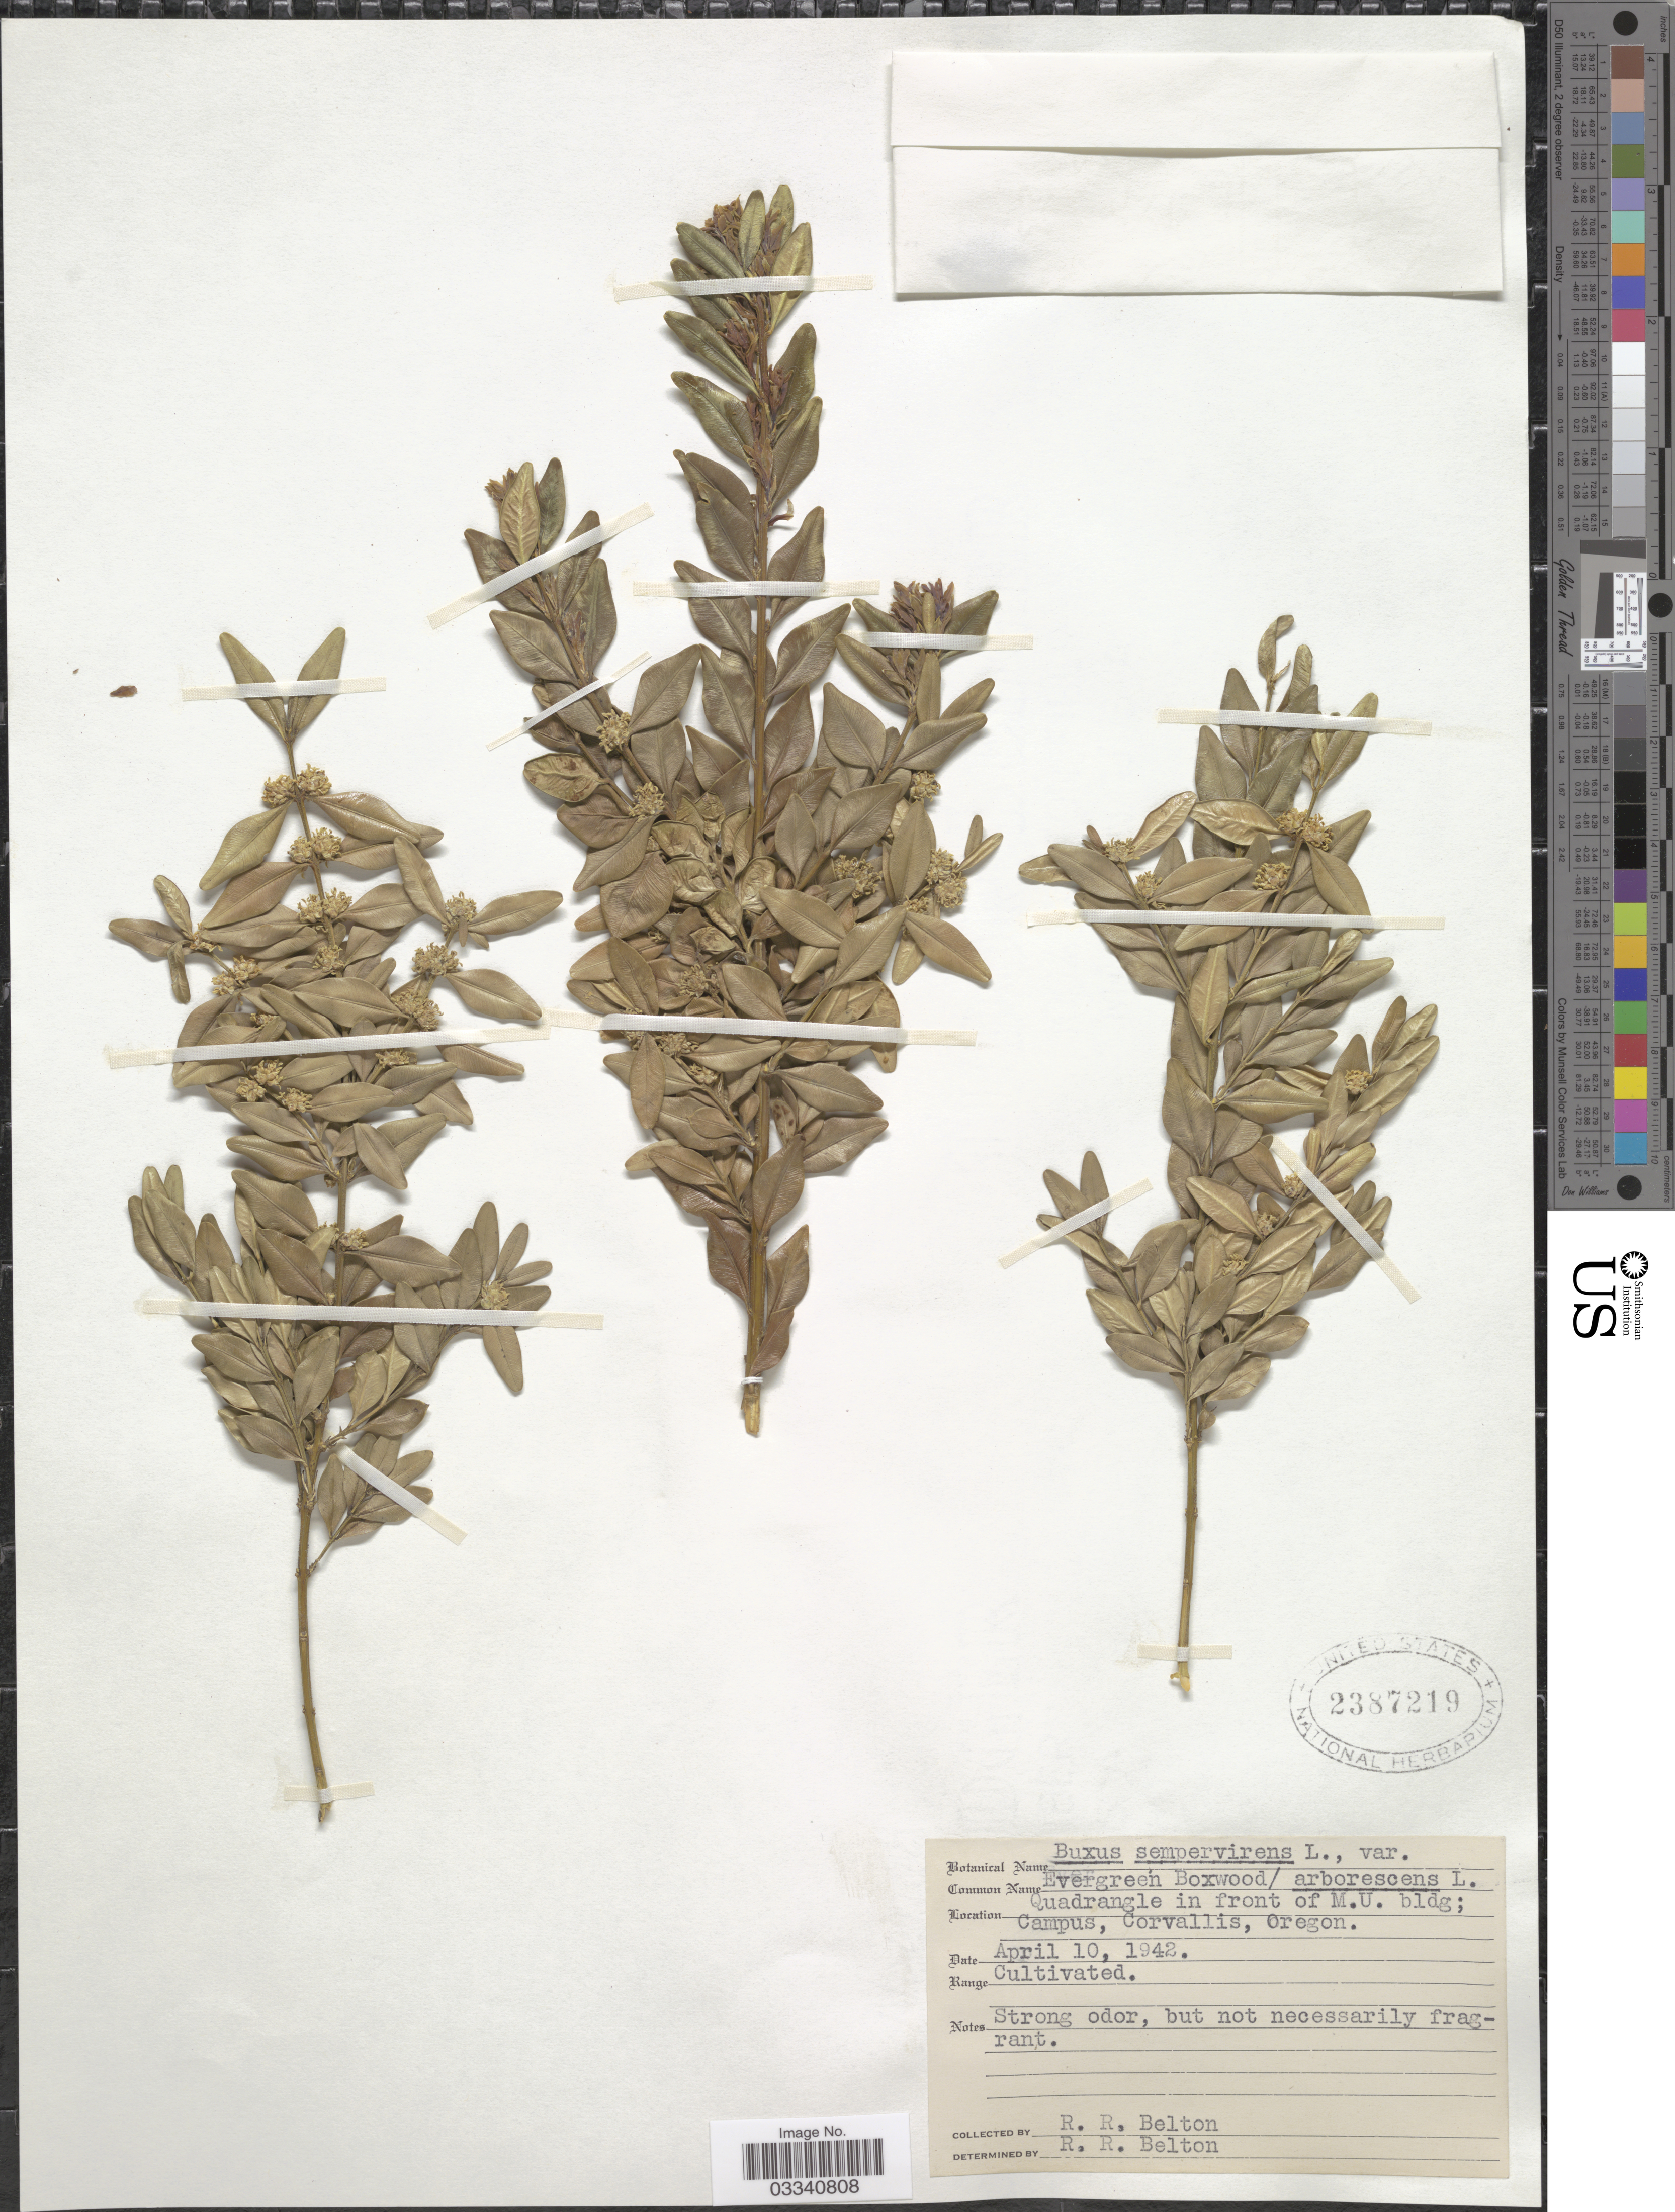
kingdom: Plantae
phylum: Tracheophyta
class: Magnoliopsida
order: Buxales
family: Buxaceae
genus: Buxus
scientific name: Buxus sempervirens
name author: L.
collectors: R. Belton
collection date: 1942-10-14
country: United States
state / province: Oregon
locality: Quadrangle in front of M.U. bldg; Campus, Corvallis. Cultivated.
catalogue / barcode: US 2387219